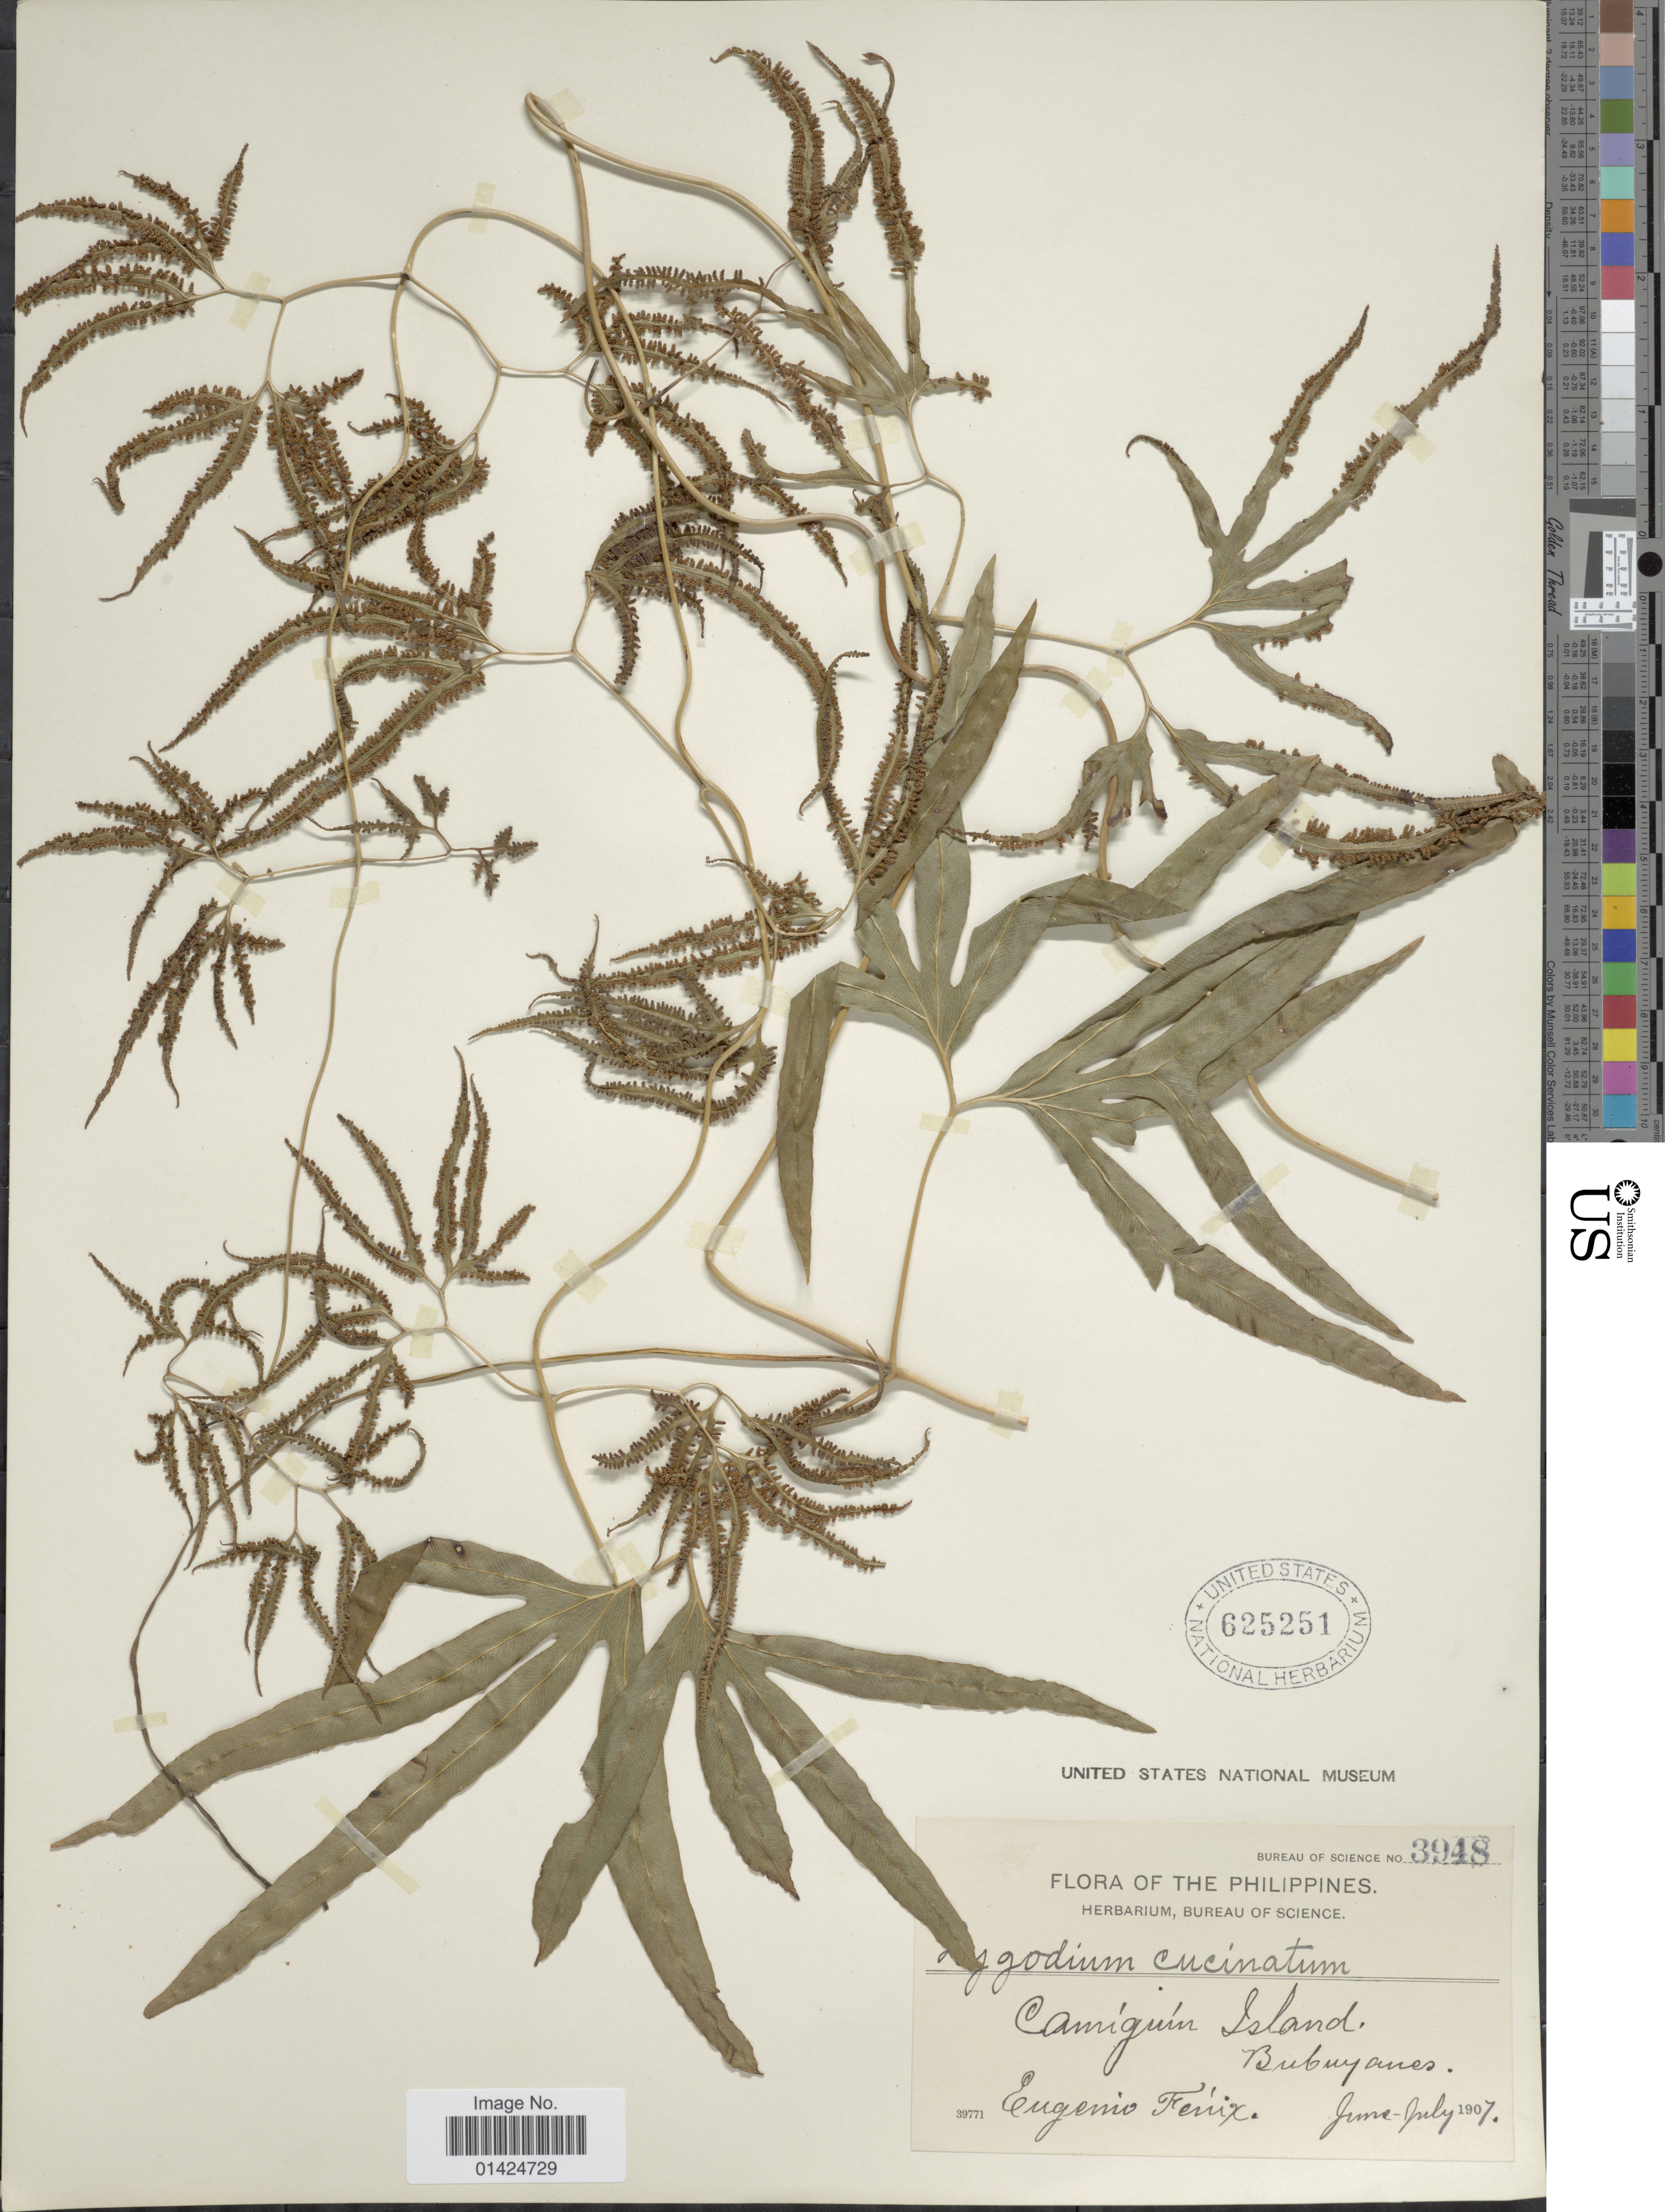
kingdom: Plantae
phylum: Tracheophyta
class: Polypodiopsida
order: Schizaeales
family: Lygodiaceae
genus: Lygodium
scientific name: Lygodium circinnatum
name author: (Burm. f.) Sw.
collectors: E. Fénix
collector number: Bureau of Science 3948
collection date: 1907-06/1907-07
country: Philippines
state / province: Northern Mindanao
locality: Camiguin Island. Bubuyanes.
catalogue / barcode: US 625251